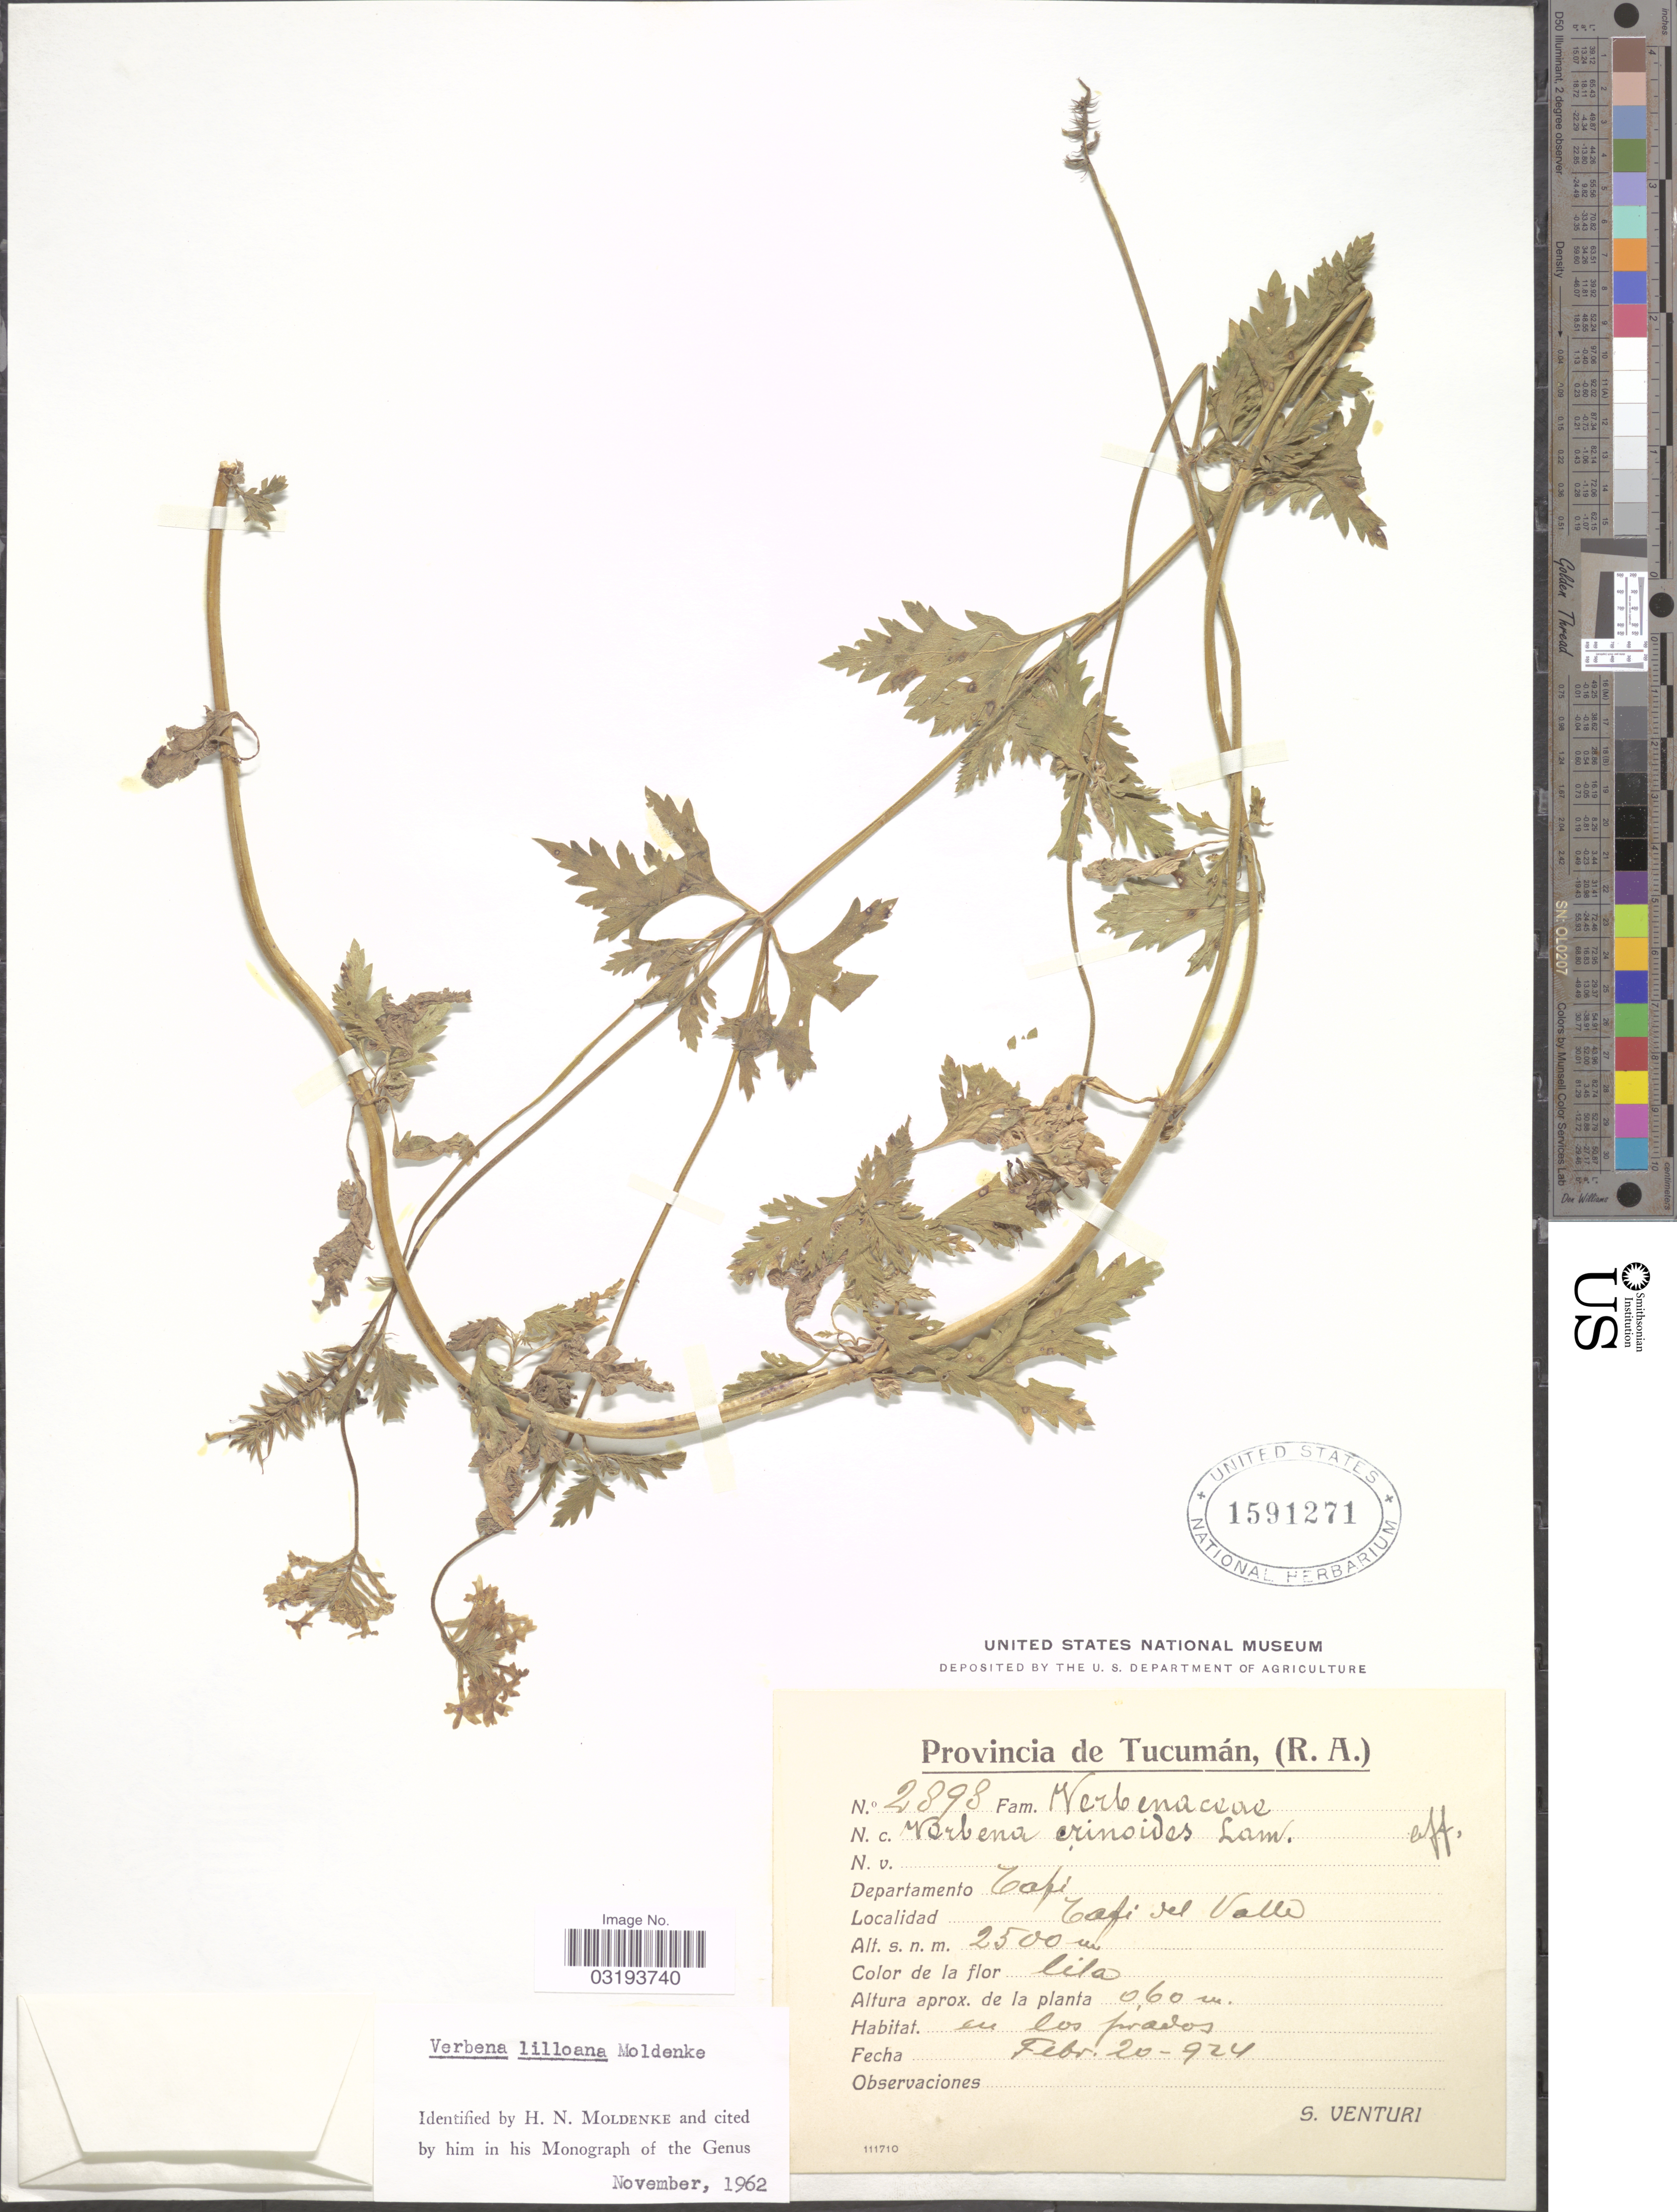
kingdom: Plantae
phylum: Tracheophyta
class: Magnoliopsida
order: Lamiales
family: Verbenaceae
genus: Verbena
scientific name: Verbena lilloana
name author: Moldenke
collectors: S. Venturi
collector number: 2898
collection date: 1924-02-20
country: Argentina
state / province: Tucuman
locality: Departamento Tafi, Tafi del Valle.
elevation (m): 2500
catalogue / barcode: US 1591271